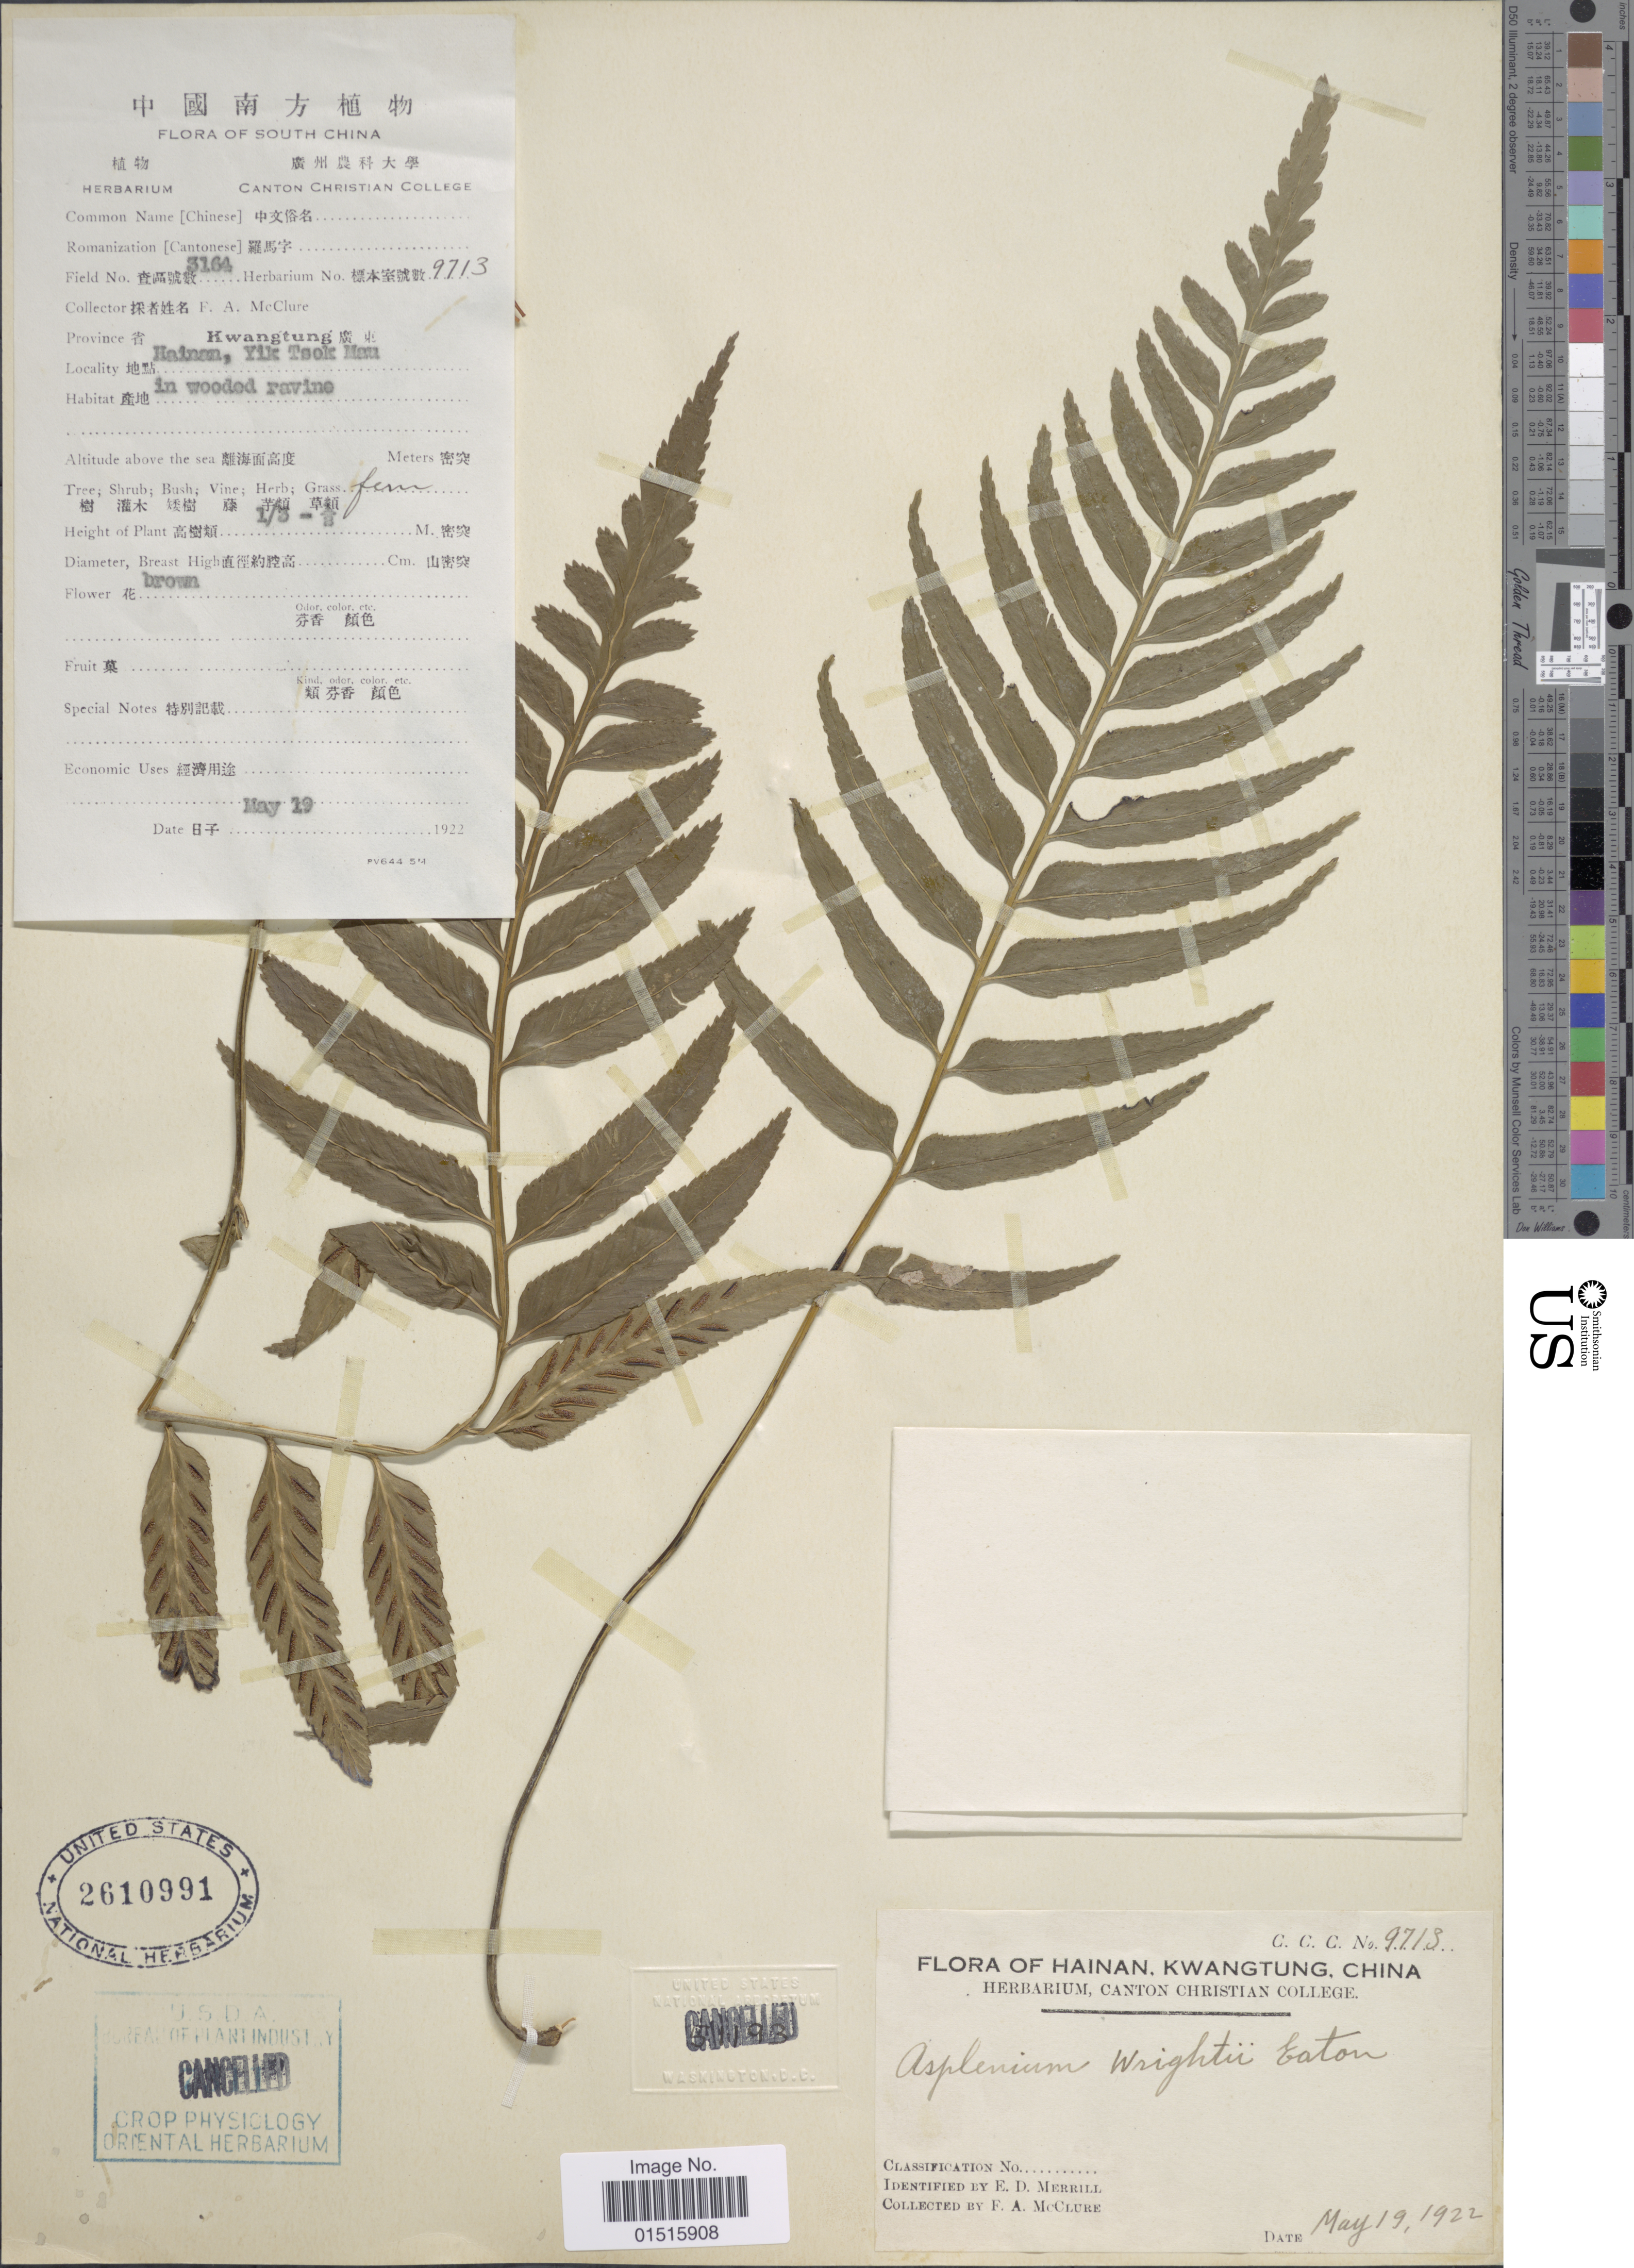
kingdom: Plantae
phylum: Tracheophyta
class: Polypodiopsida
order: Polypodiales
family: Aspleniaceae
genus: Asplenium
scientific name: Asplenium wrightii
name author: D.C. Eaton ex Hook.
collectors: F. A. McClure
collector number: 3164/9713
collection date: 1922-05-19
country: China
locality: Kwangtung. Hainan, Yik Tsok Mau.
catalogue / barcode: US 2610991